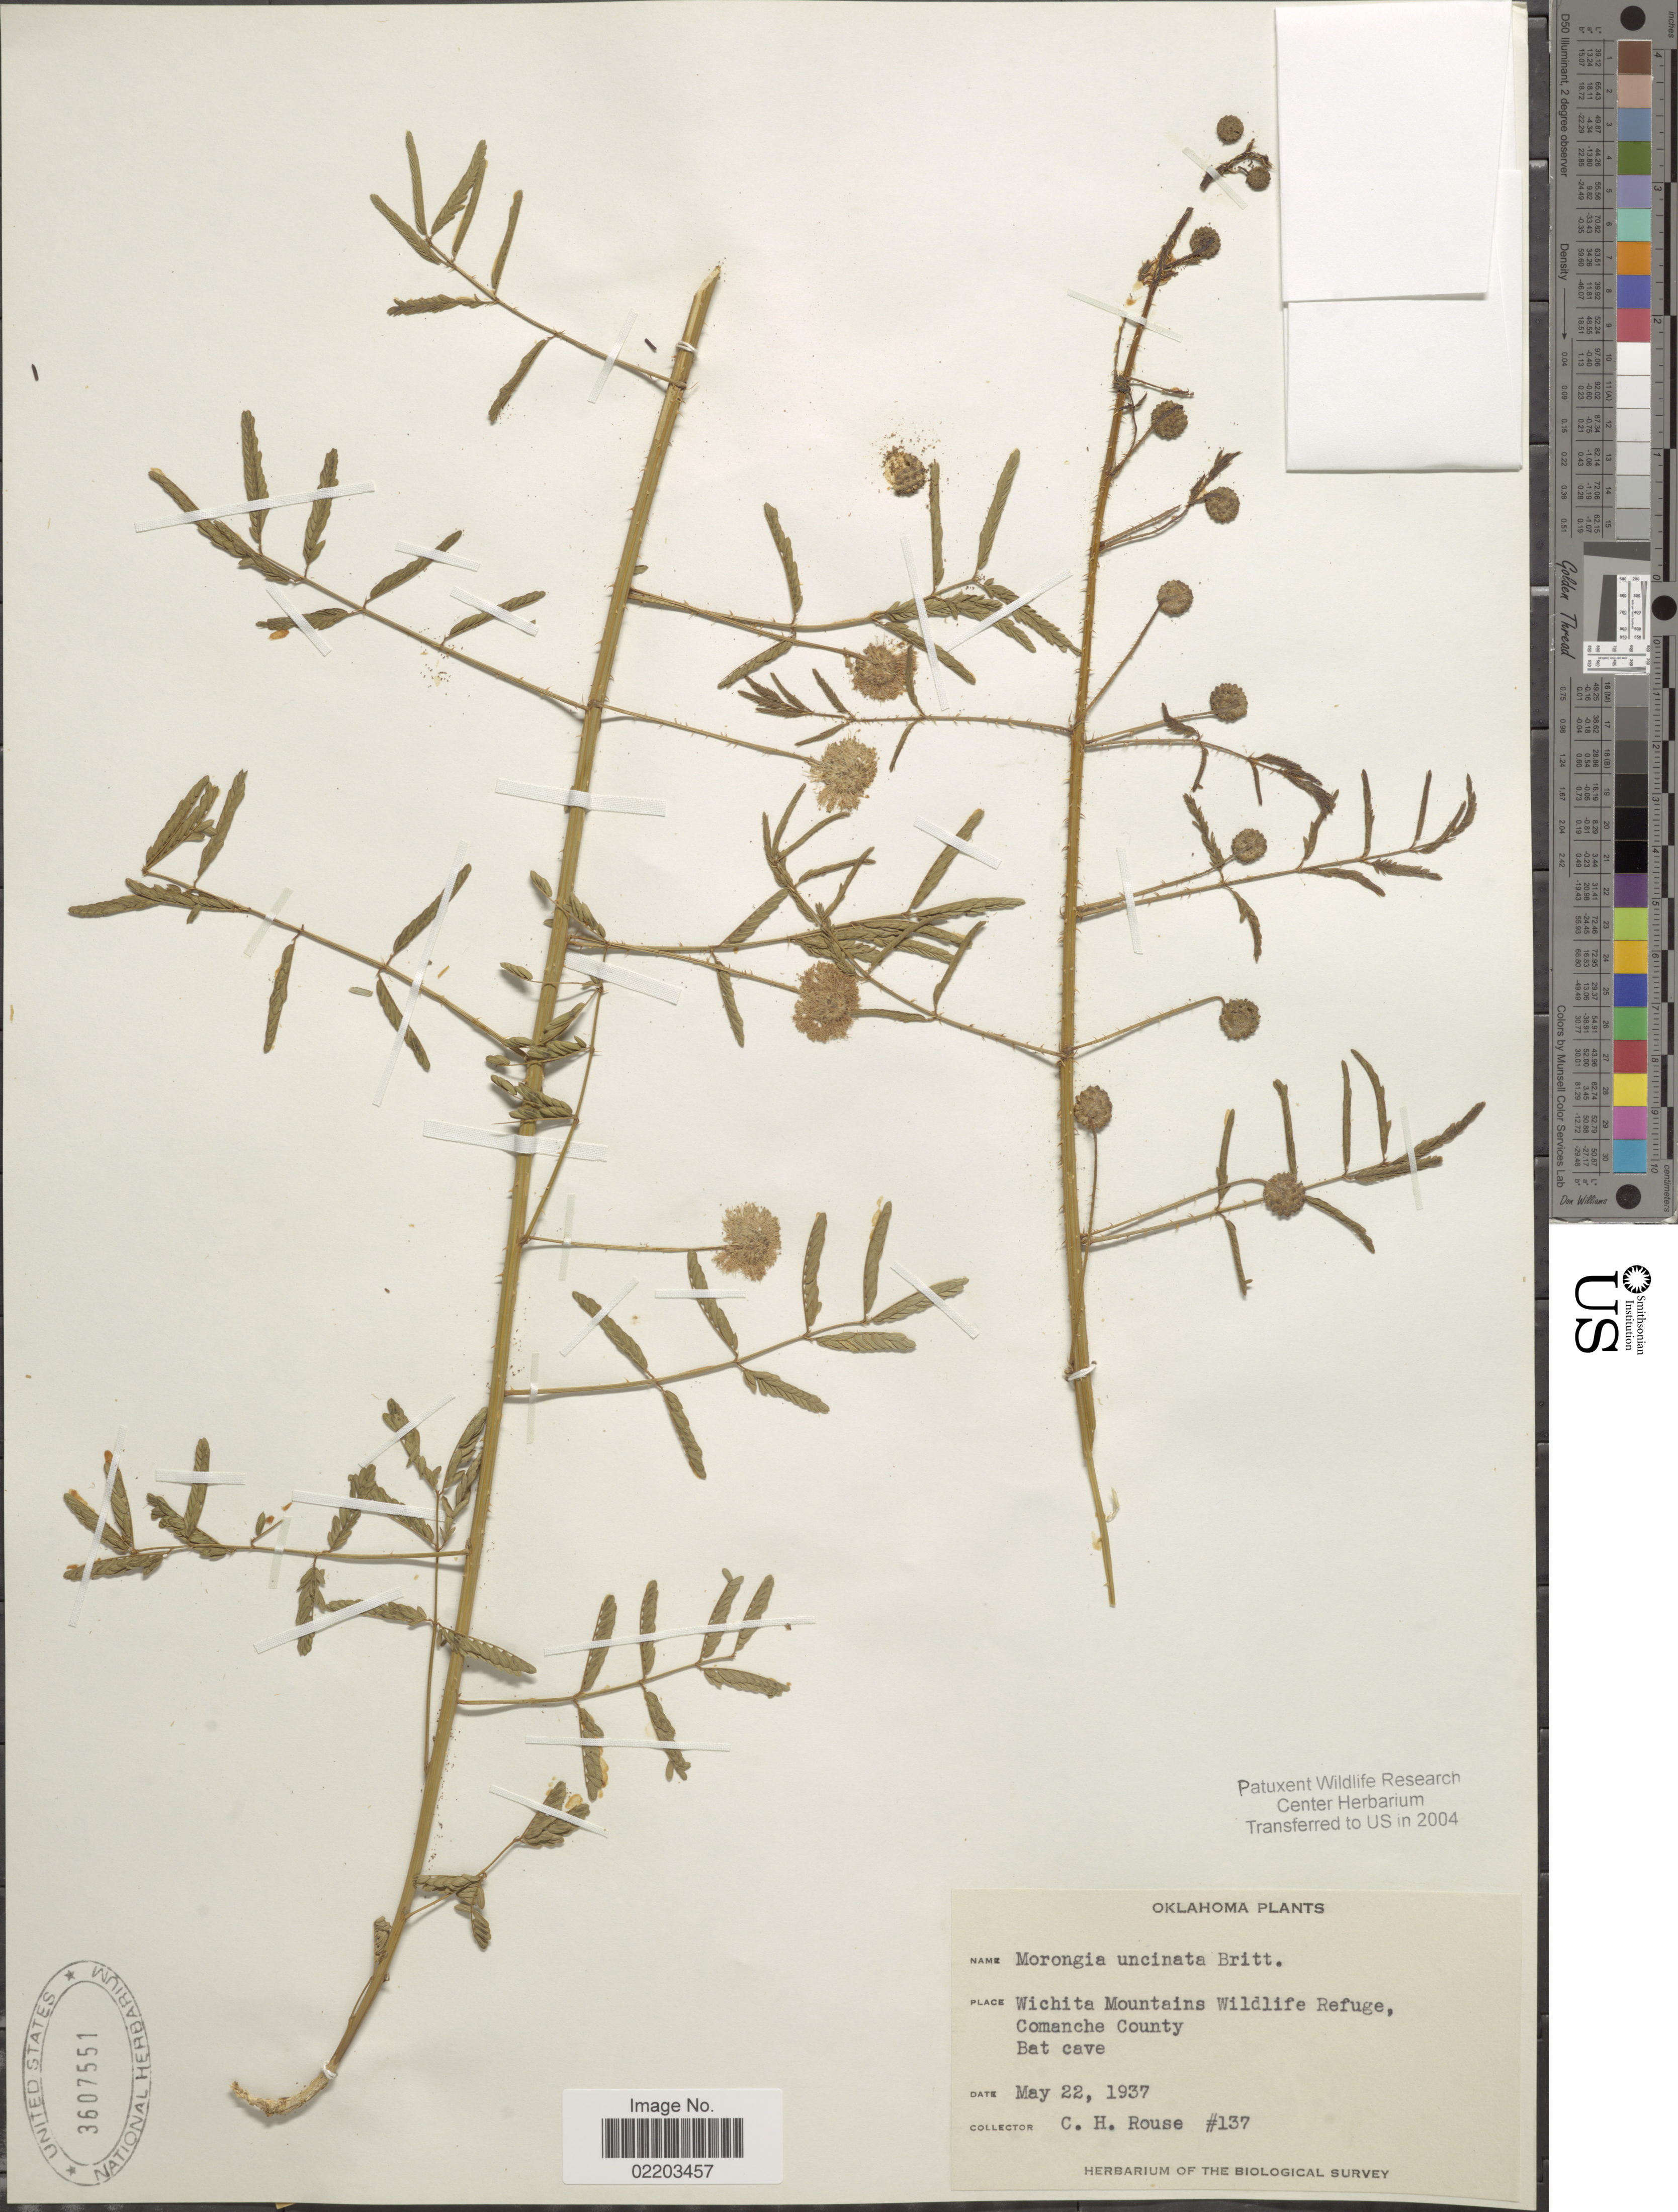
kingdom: Plantae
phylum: Tracheophyta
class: Magnoliopsida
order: Fabales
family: Fabaceae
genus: Mimosa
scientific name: Mimosa nuttallii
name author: (DC.) B.L. Turner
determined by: Strong, M. T., (US), Smithsonian Institution - National Museum of Natural History (UNITED STATES)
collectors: C. Rouse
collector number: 137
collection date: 1937-05-22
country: United States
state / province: Oklahoma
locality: Wichita Mountains Wildlife Refuge, Comache County, Bat cave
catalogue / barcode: US 3607551